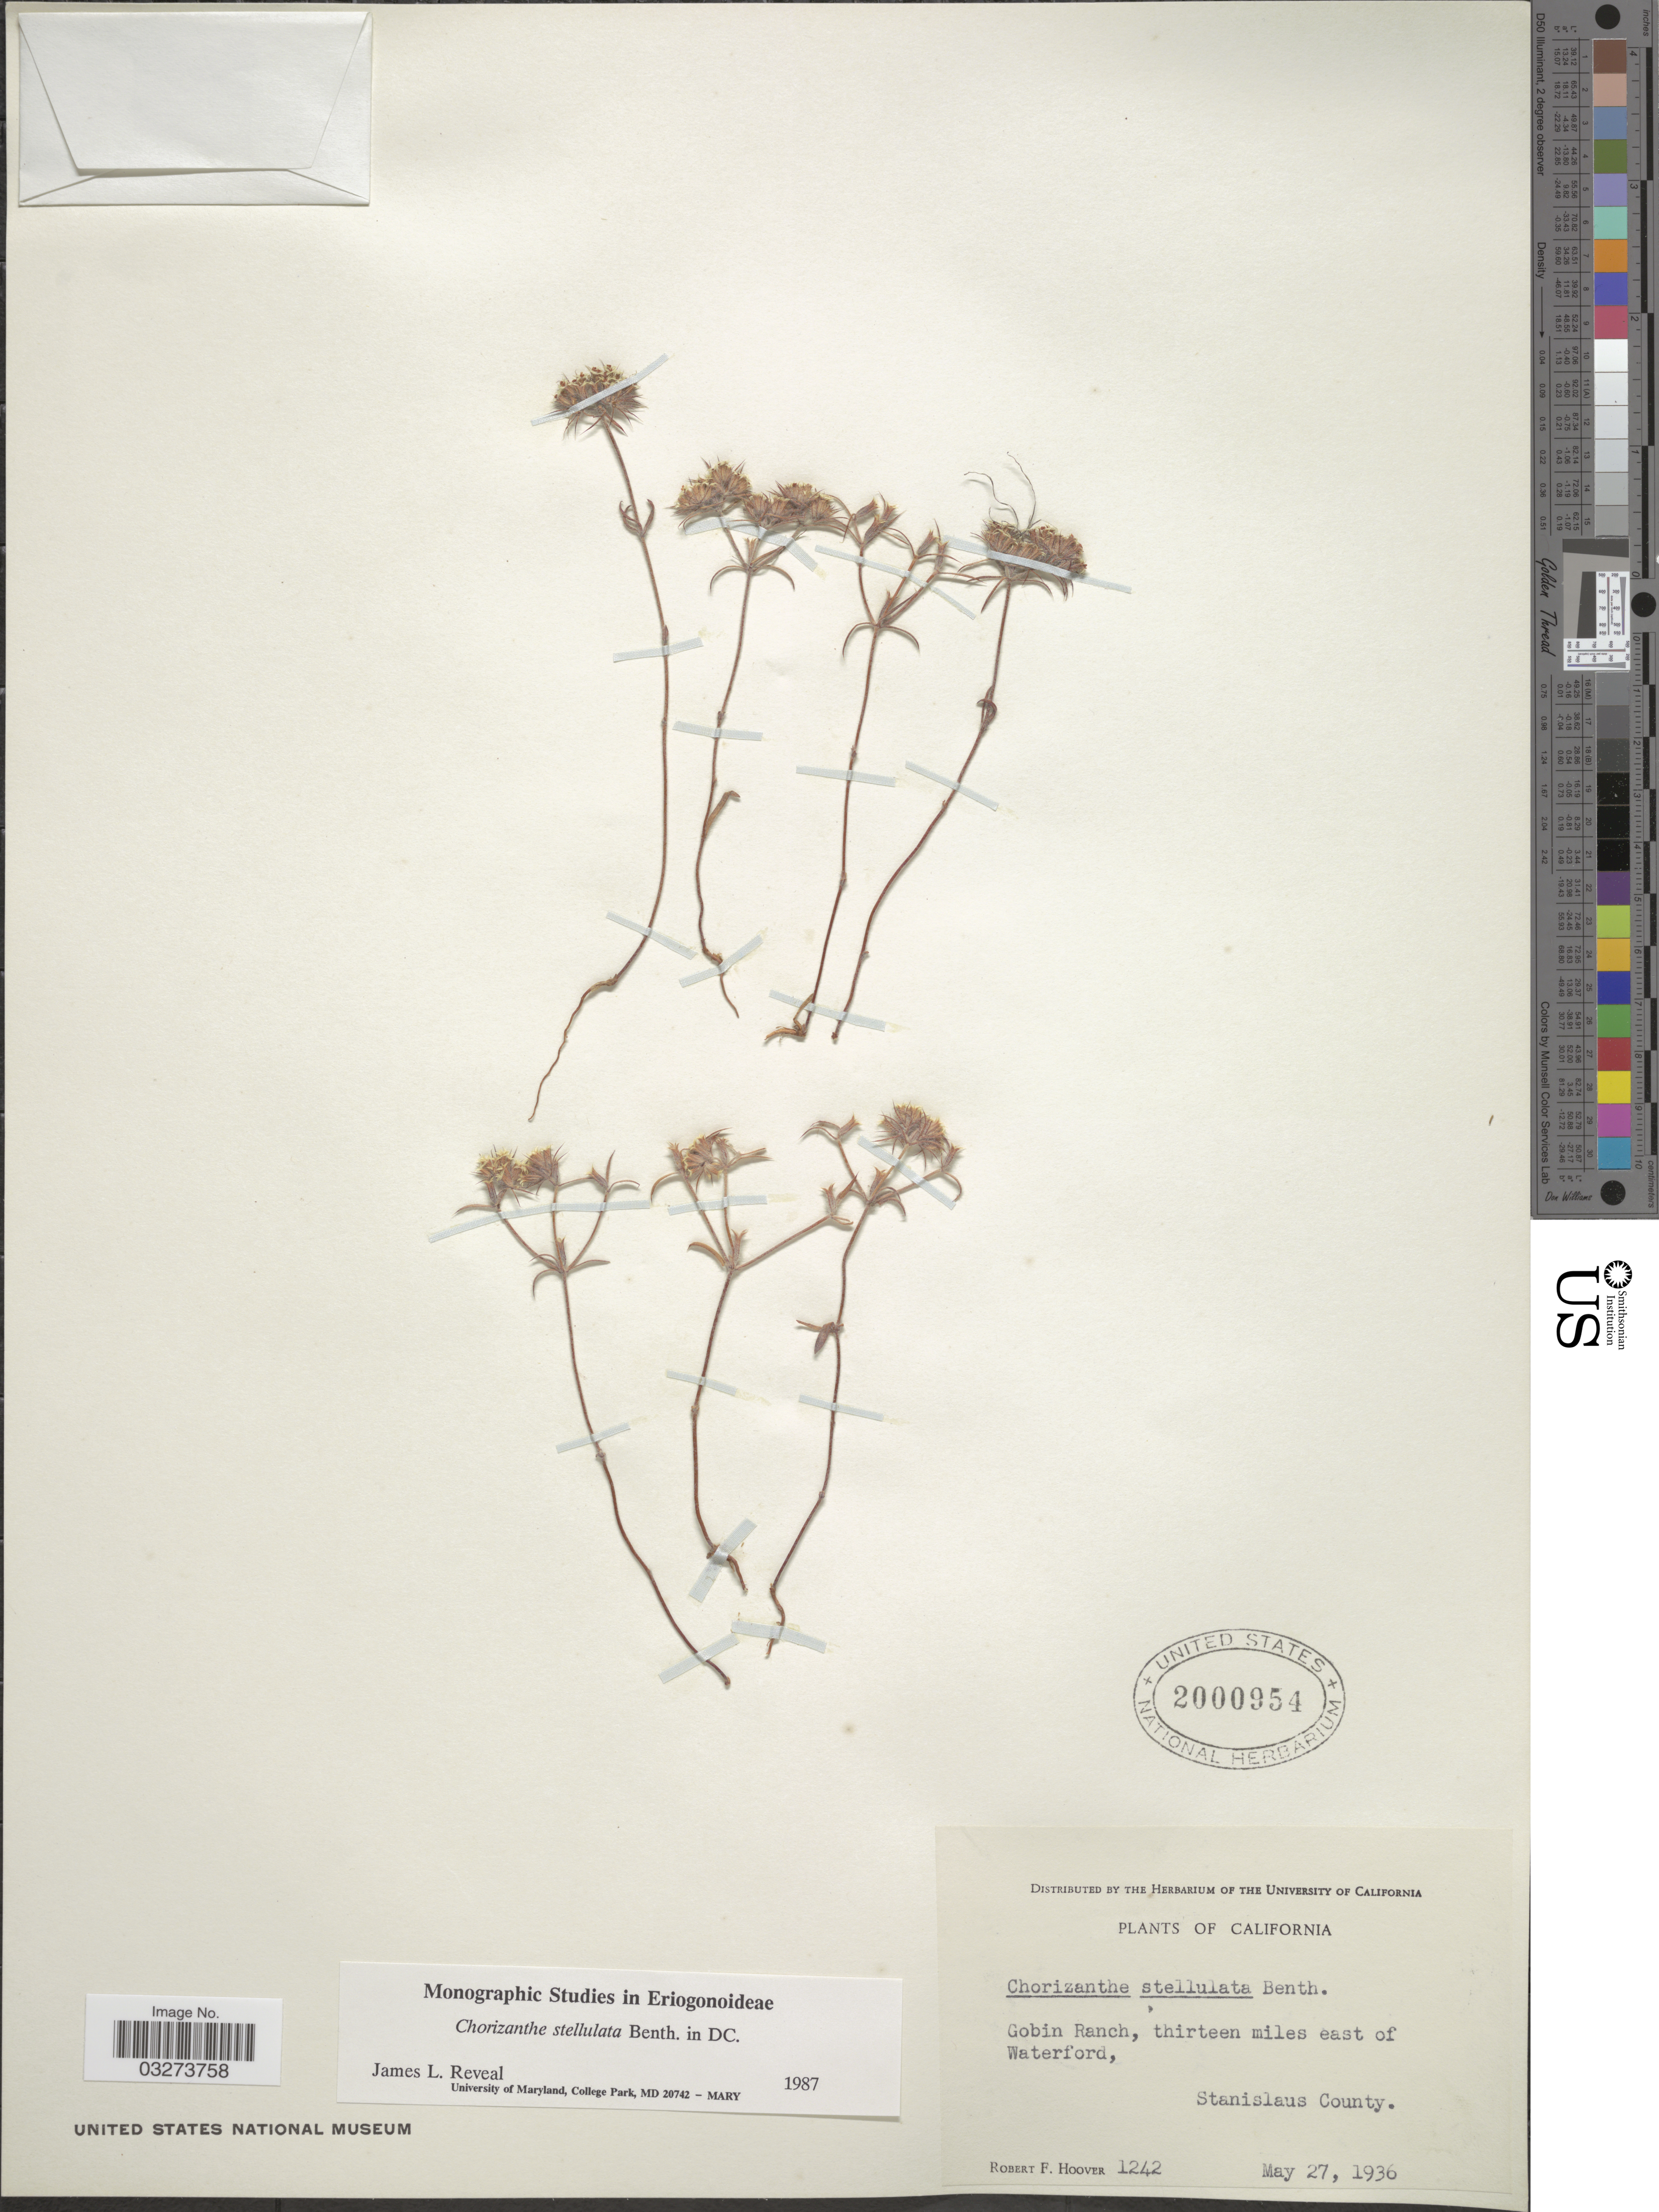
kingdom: Plantae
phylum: Tracheophyta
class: Magnoliopsida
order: Caryophyllales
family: Polygonaceae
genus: Chorizanthe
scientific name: Chorizanthe stellulata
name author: Benth.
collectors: R. F. Hoover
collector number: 1242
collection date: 1936-05-27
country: United States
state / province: California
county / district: Stanislaus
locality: Gobin Ranch, thirteen miles east of Waterford, Stanislaus County.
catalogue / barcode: US 2000954